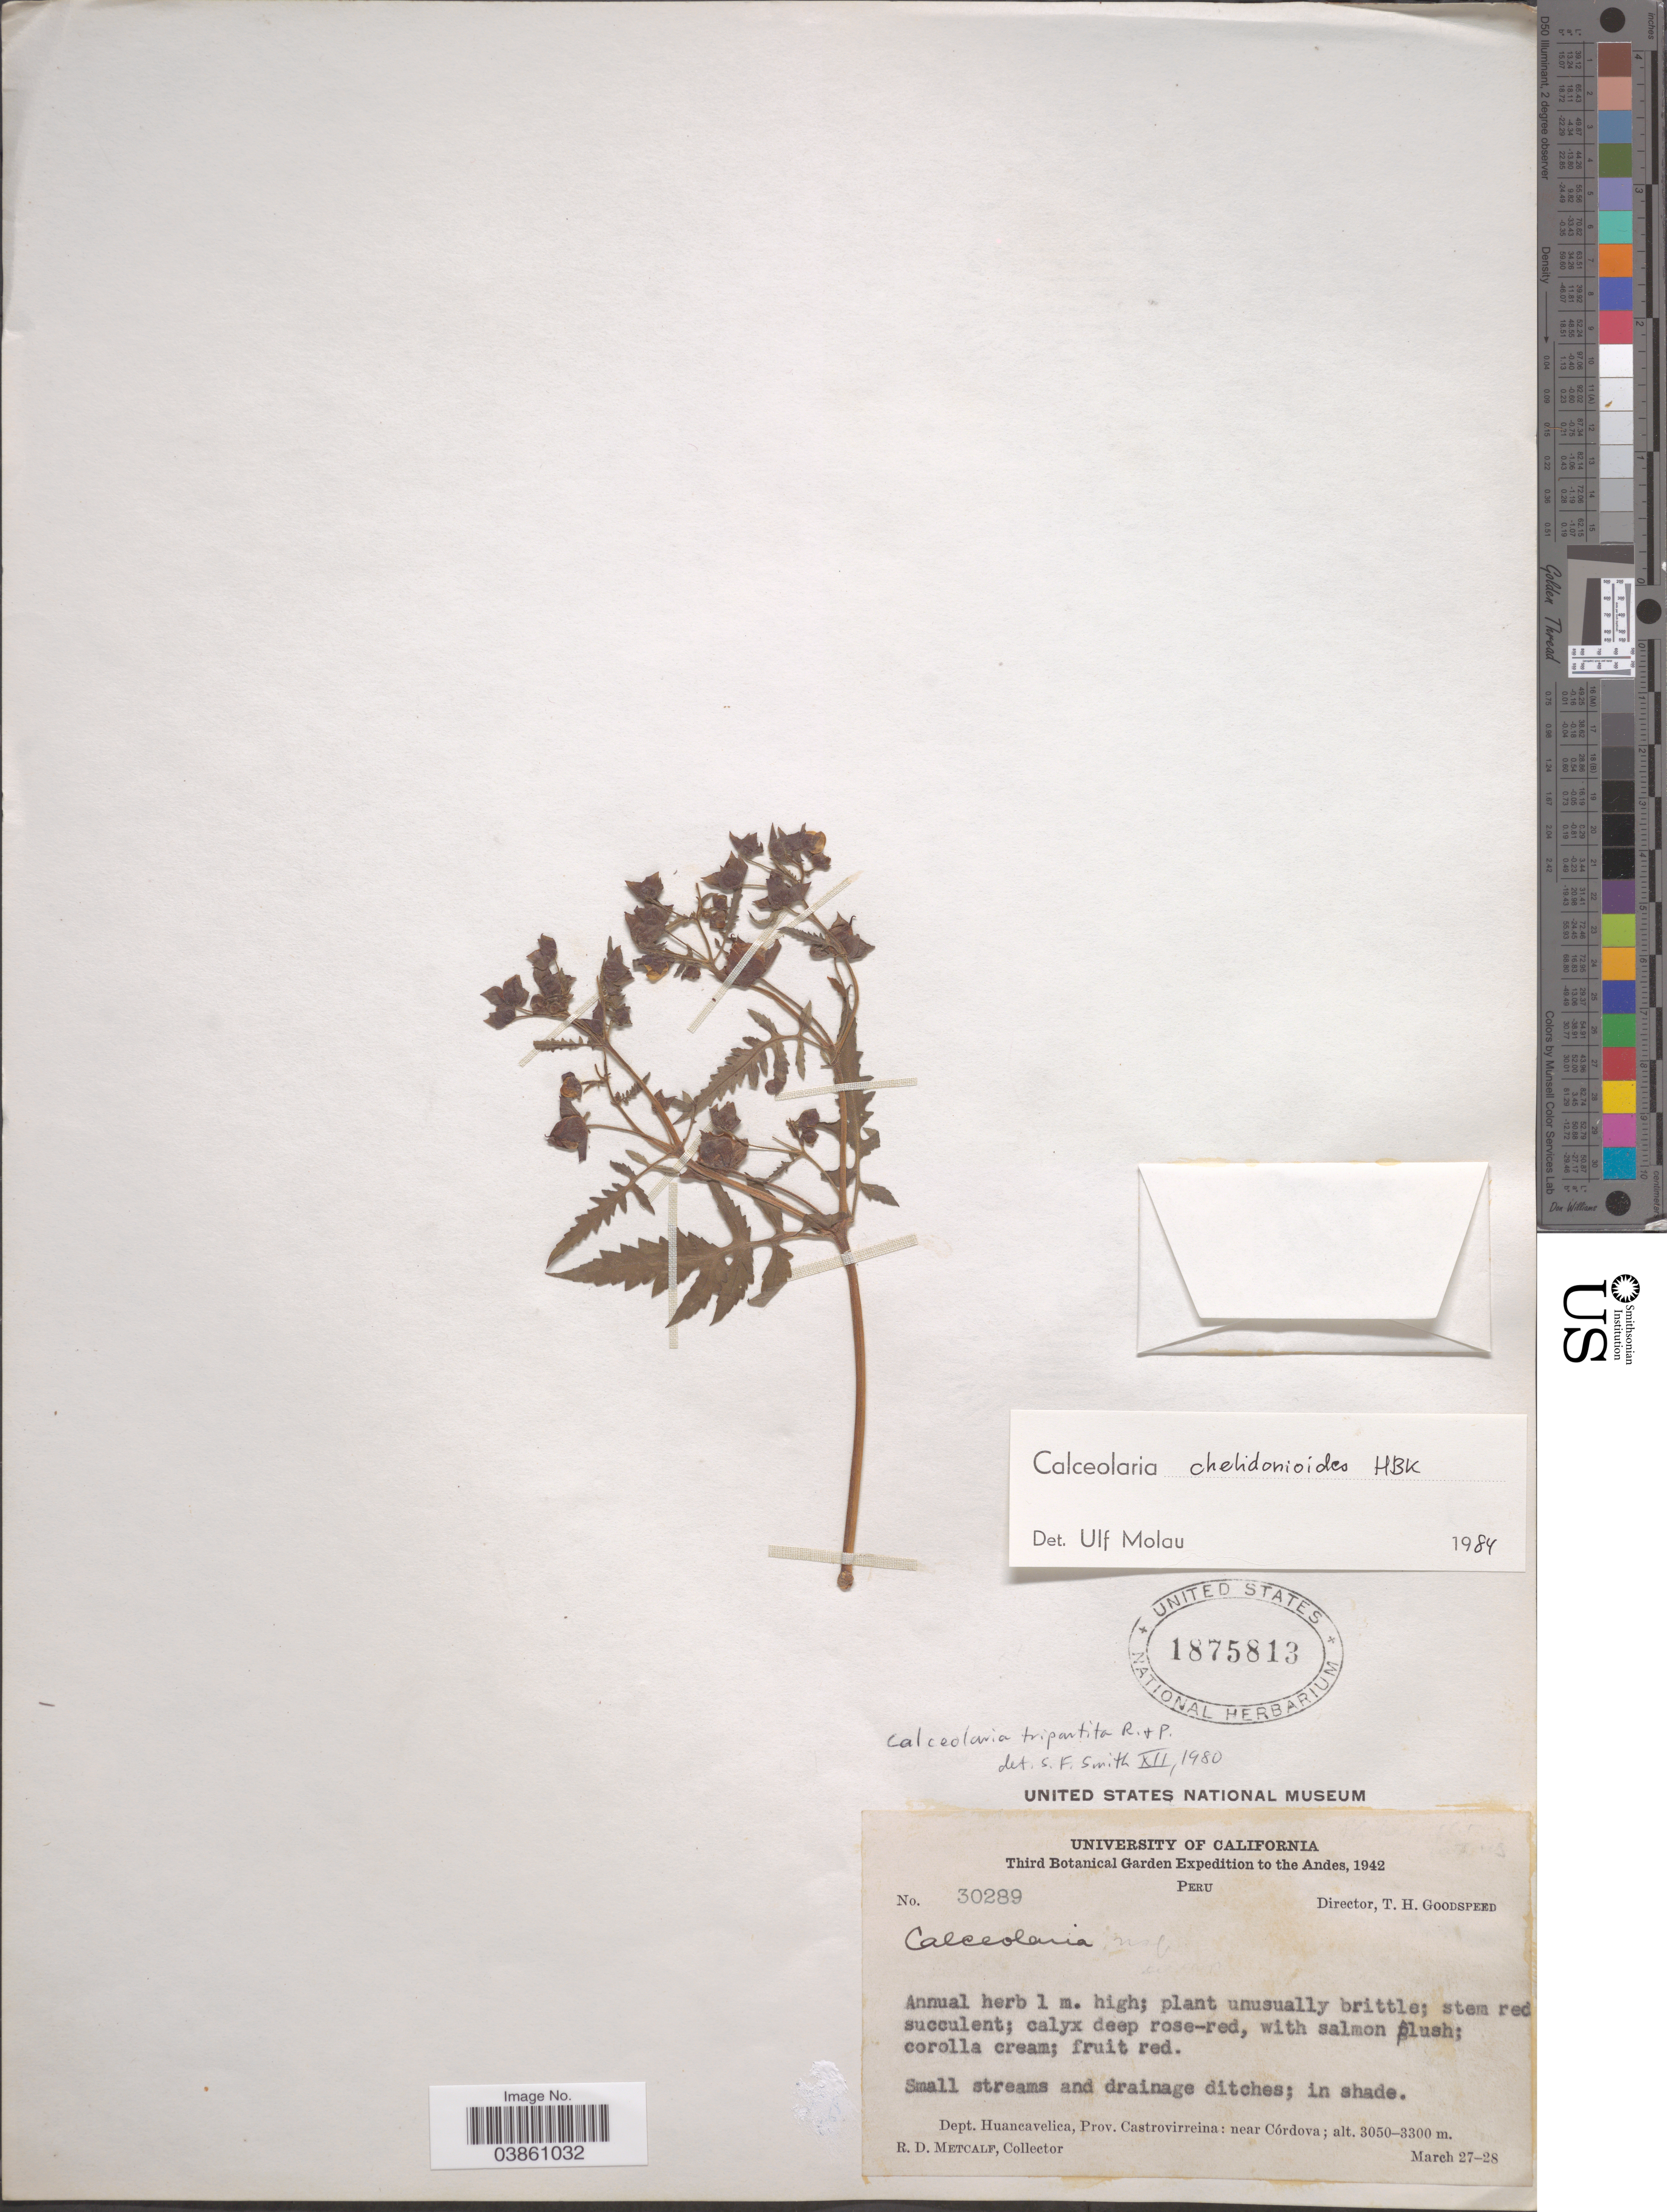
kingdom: Plantae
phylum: Tracheophyta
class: Magnoliopsida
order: Lamiales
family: Calceolariaceae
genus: Calceolaria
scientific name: Calceolaria chelidonioides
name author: Kunth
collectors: R. D. Metcalf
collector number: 30289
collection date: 1942-03-27/1942-03-28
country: Peru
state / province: Huancavelica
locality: The Andes. Dept. Huancavelica, Prov. Castrovirreina: near Córdova.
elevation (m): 3050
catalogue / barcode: US 1875813